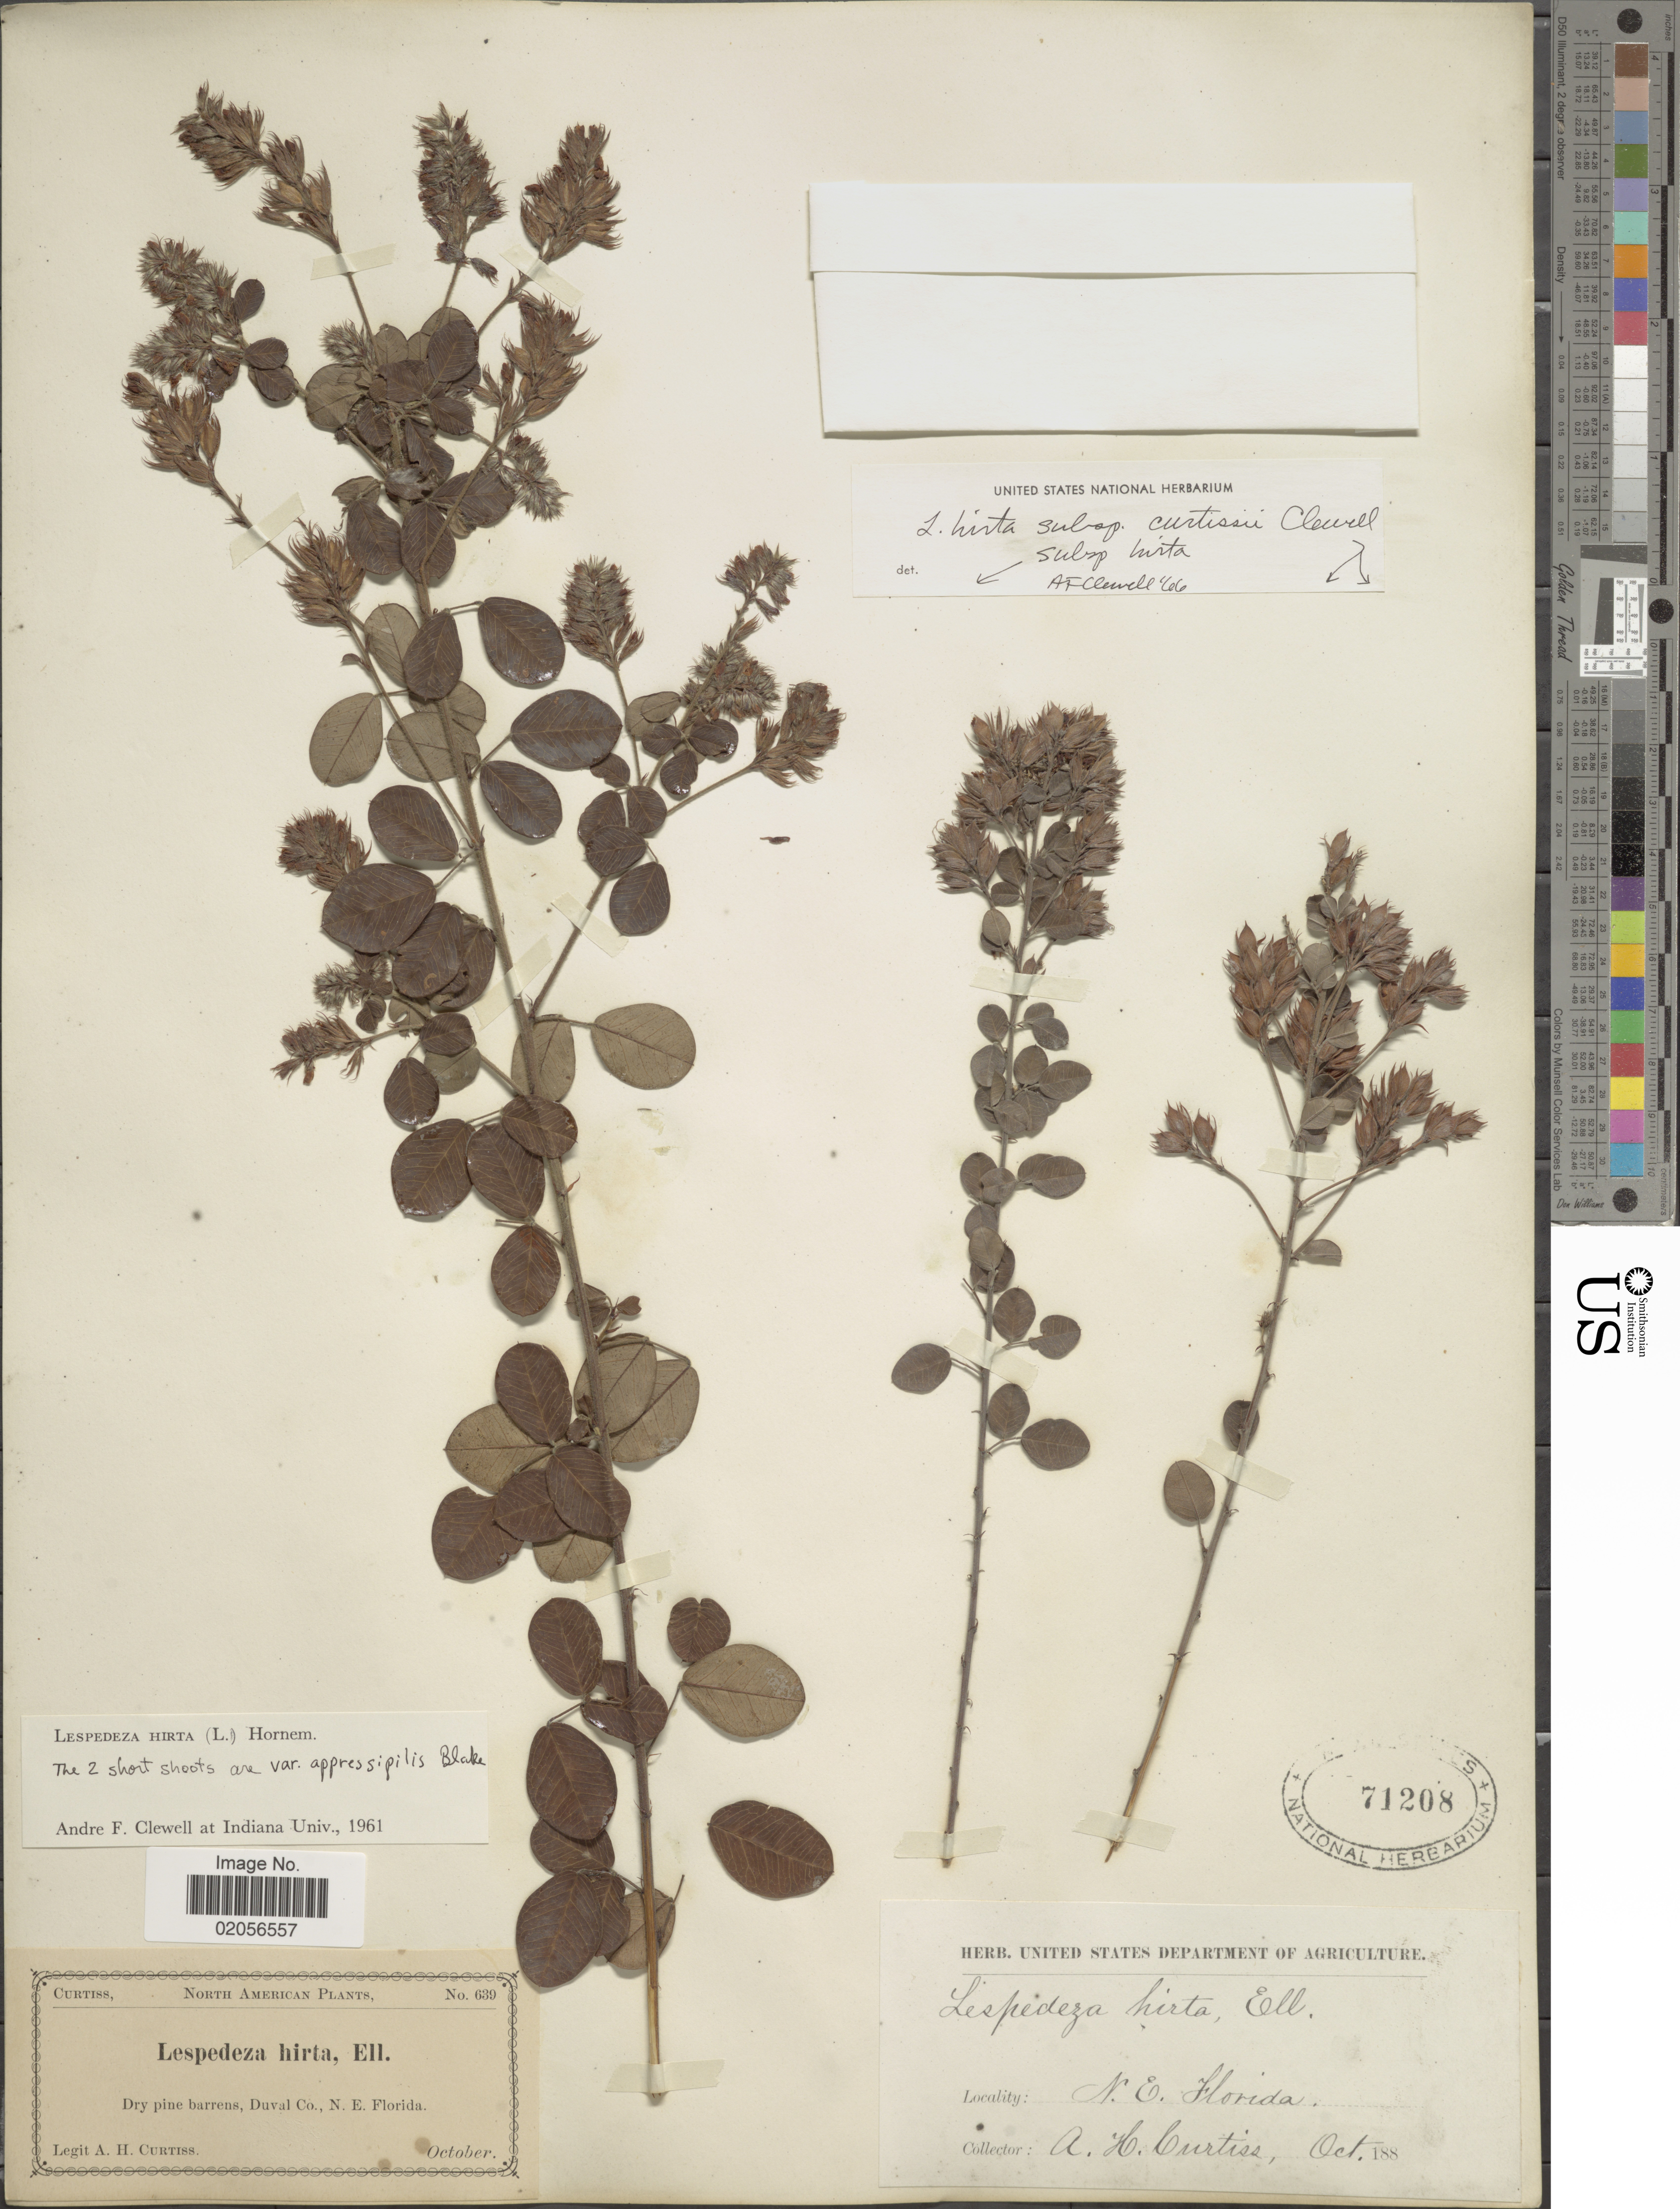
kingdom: Plantae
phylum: Tracheophyta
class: Magnoliopsida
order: Fabales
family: Fabaceae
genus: Lespedeza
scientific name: Lespedeza hirta subsp. curtissii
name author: Clewell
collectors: A. H. Curtiss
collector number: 639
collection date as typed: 188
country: United States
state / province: Florida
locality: Dry pine barrens, Duval Co, N.E. Florida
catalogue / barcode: US 71208